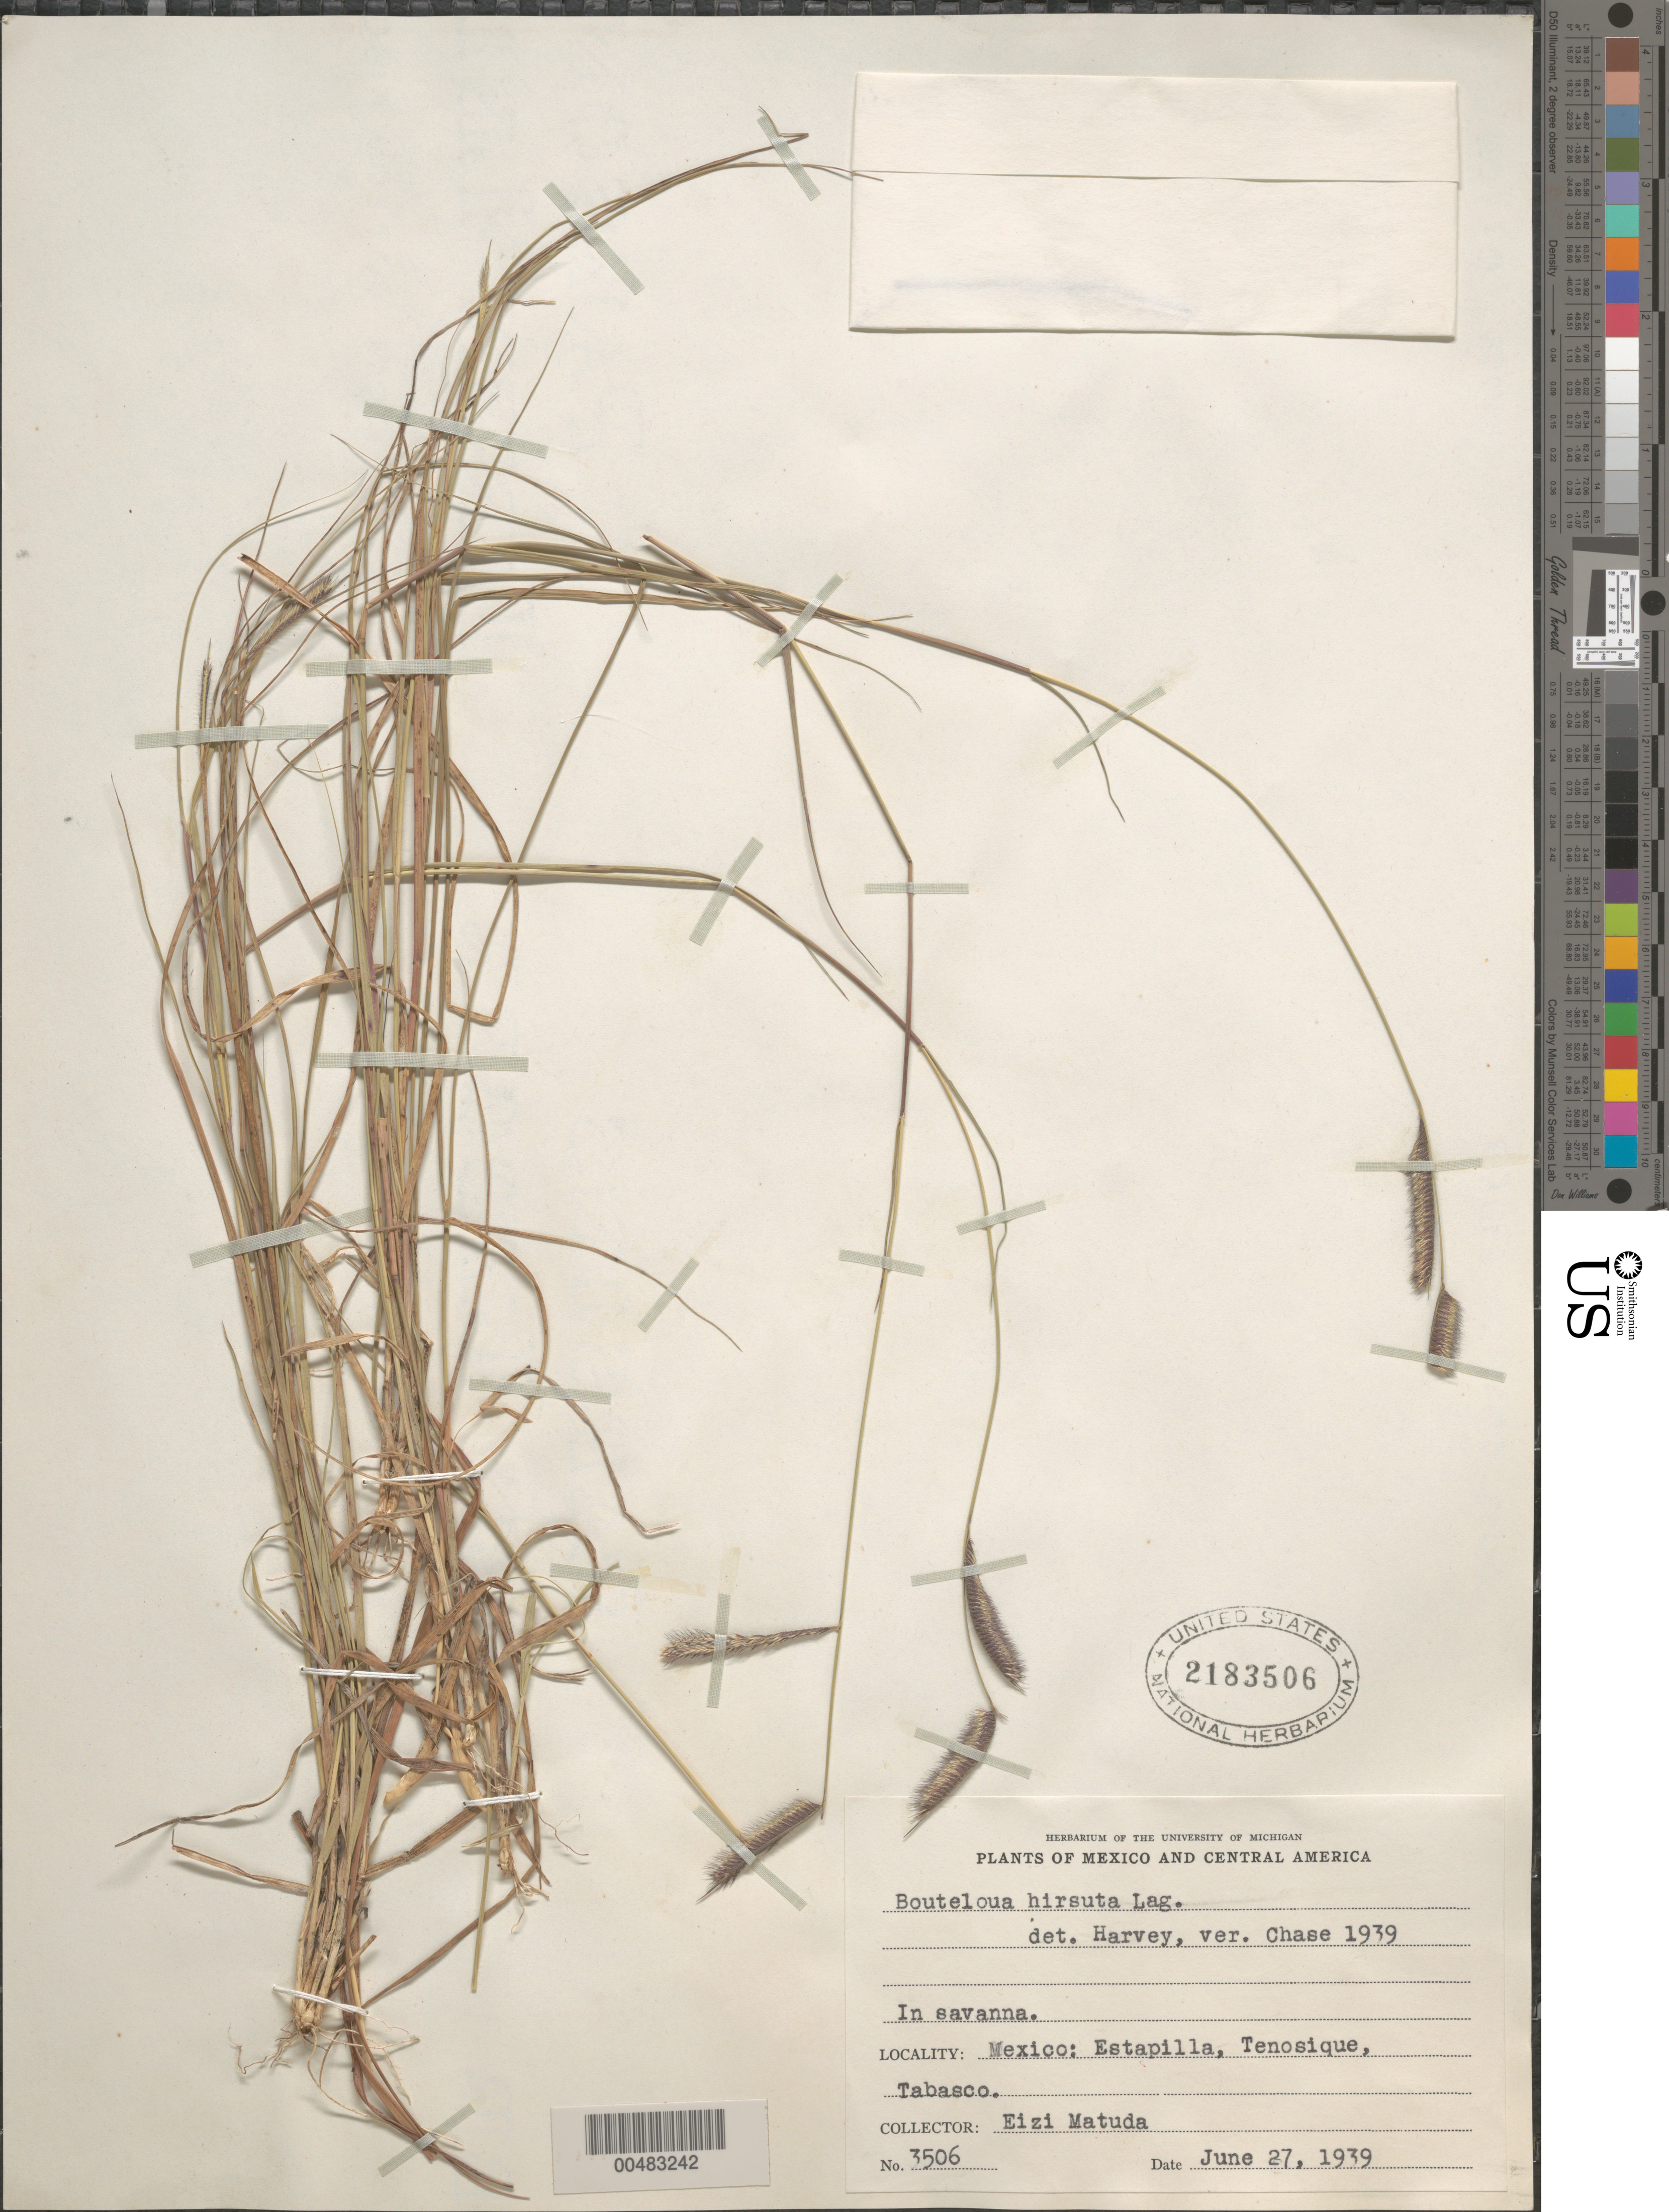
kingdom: Plantae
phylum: Tracheophyta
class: Liliopsida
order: Poales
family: Poaceae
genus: Bouteloua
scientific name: Bouteloua hirsuta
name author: Lag.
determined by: Harvey, L. H.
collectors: E. Matuda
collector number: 3506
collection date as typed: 27 Jun 1939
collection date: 1939-06-27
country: Mexico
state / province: Tabasco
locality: Estapilla, Tenosique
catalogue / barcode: US 2183506